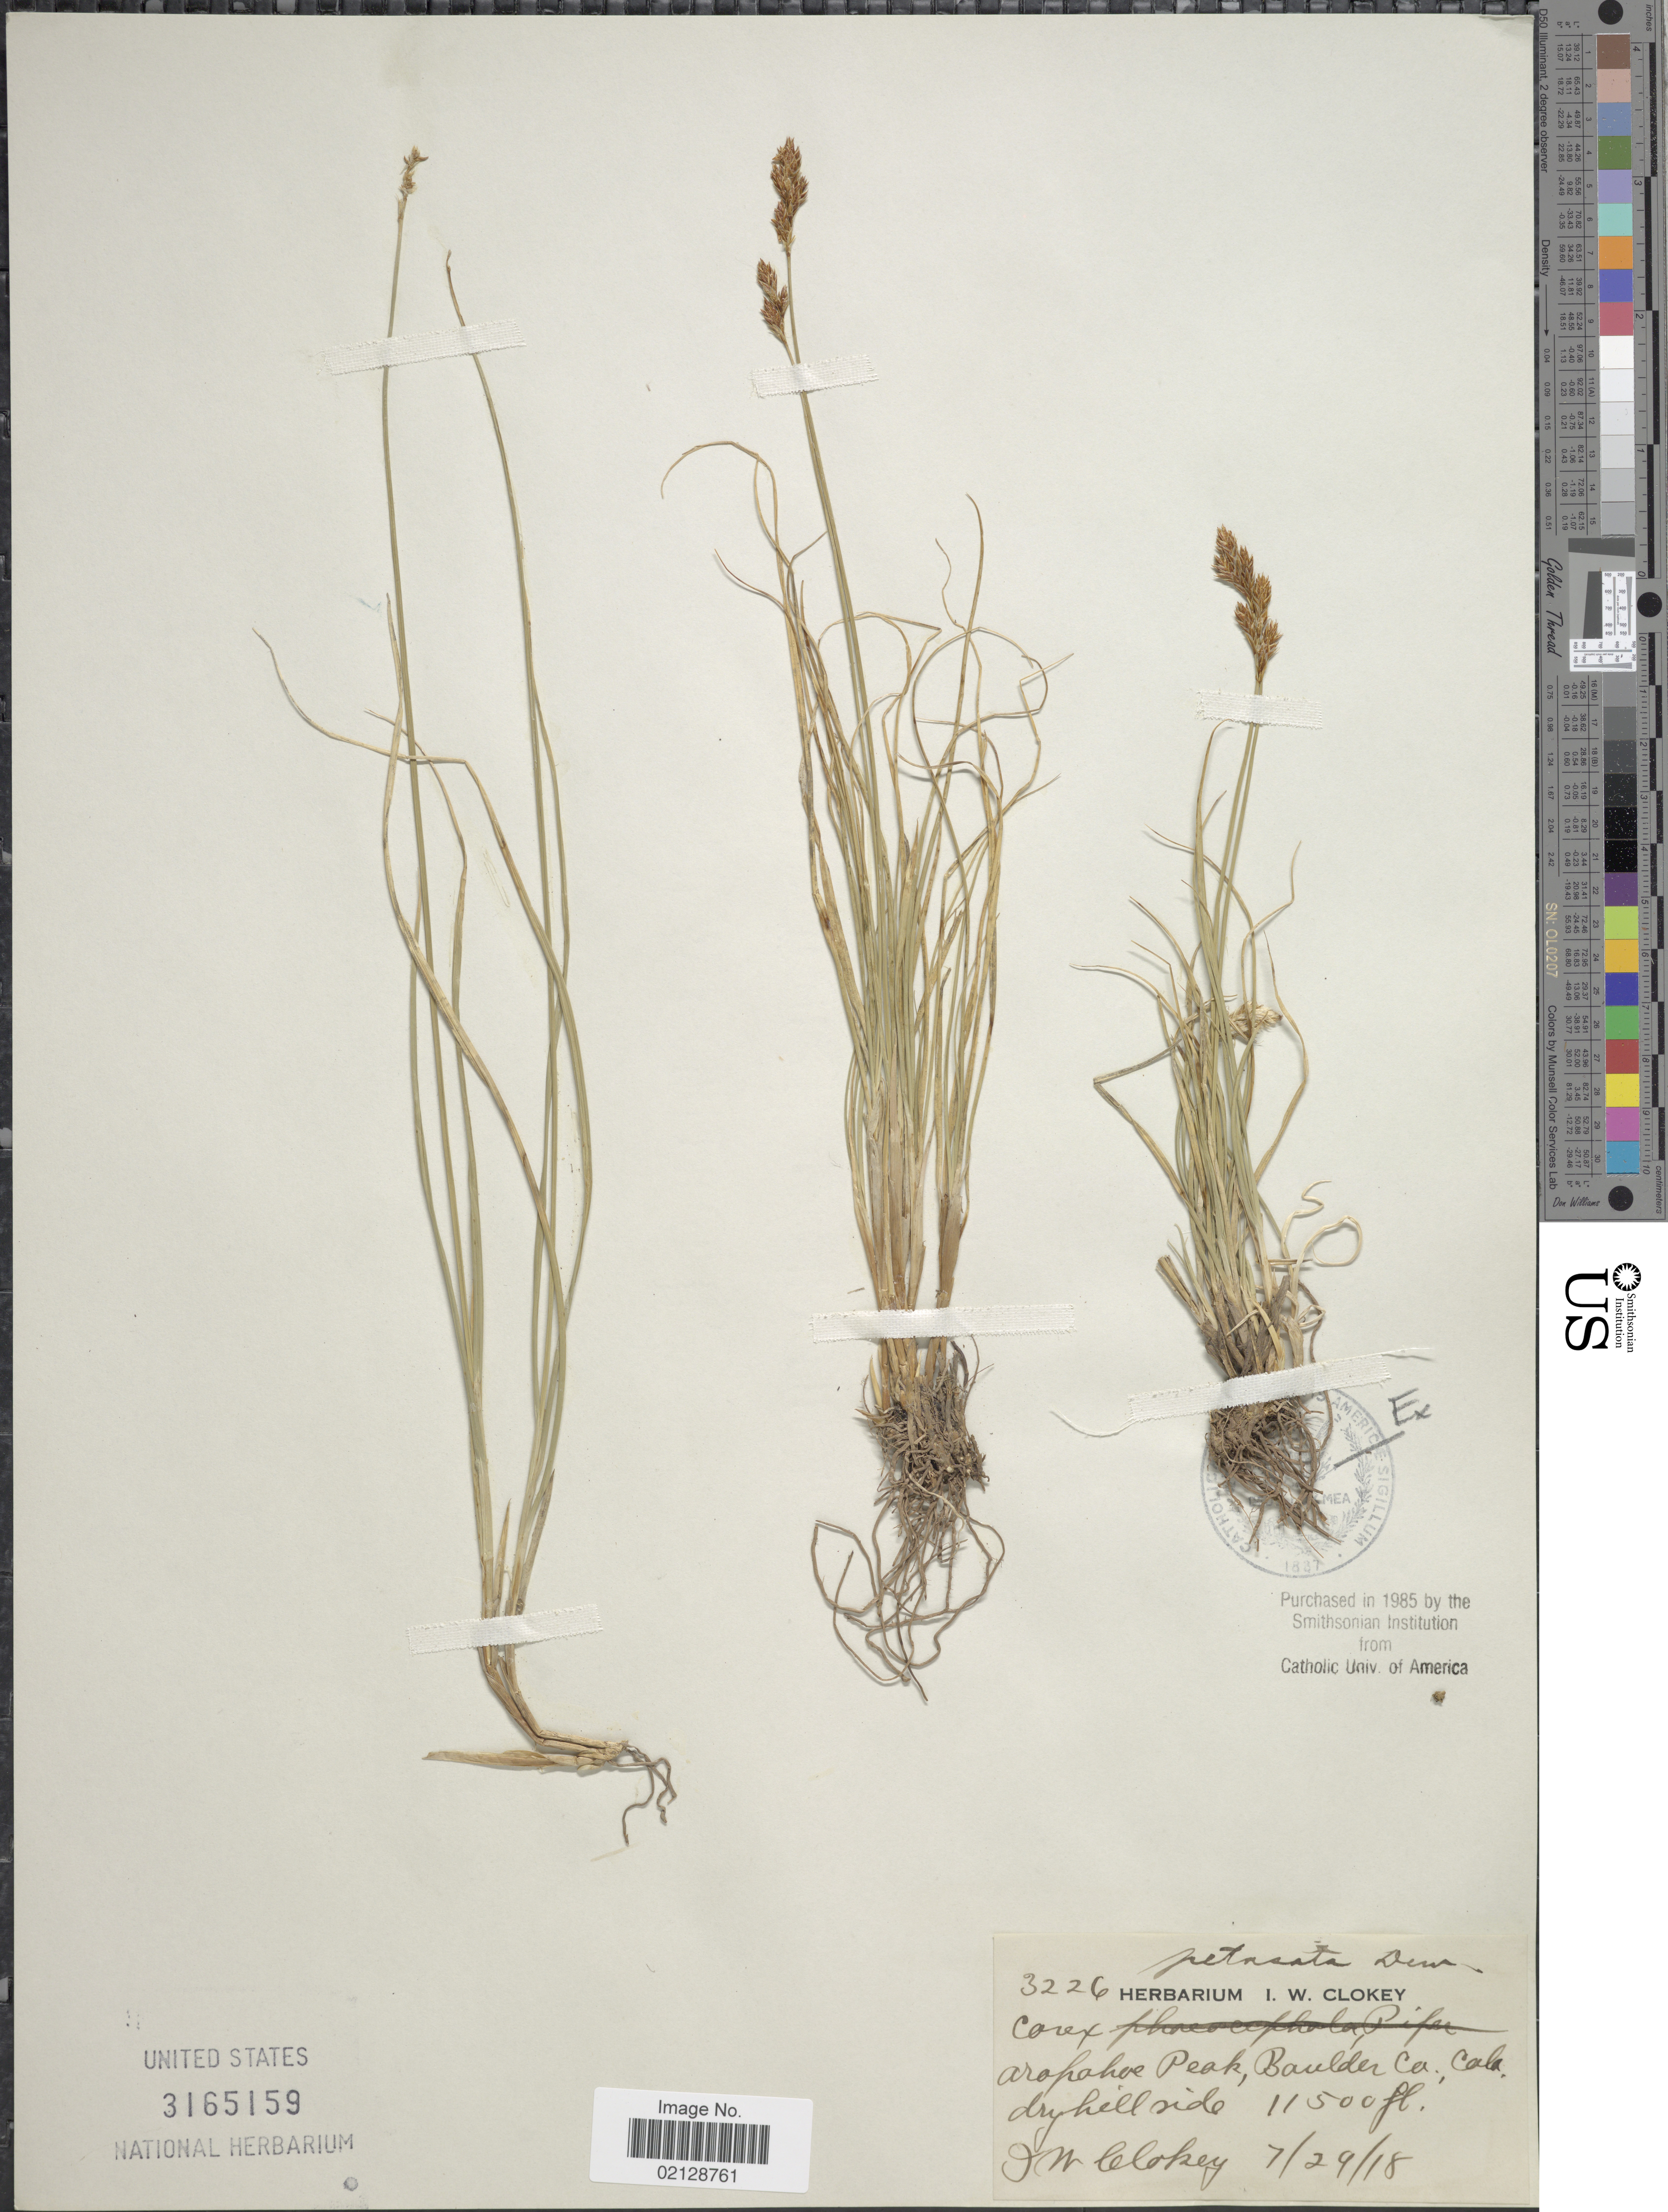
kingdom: Plantae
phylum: Tracheophyta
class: Liliopsida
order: Poales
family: Cyperaceae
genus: Carex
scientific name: Carex petasata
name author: Dewey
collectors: I. W. Clokey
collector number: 3226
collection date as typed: Transcribed d/m/y: 29/7/18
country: United States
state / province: Colorado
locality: Aropahoe Peak, Boulder Co., Colo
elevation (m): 3505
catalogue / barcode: US 3165159